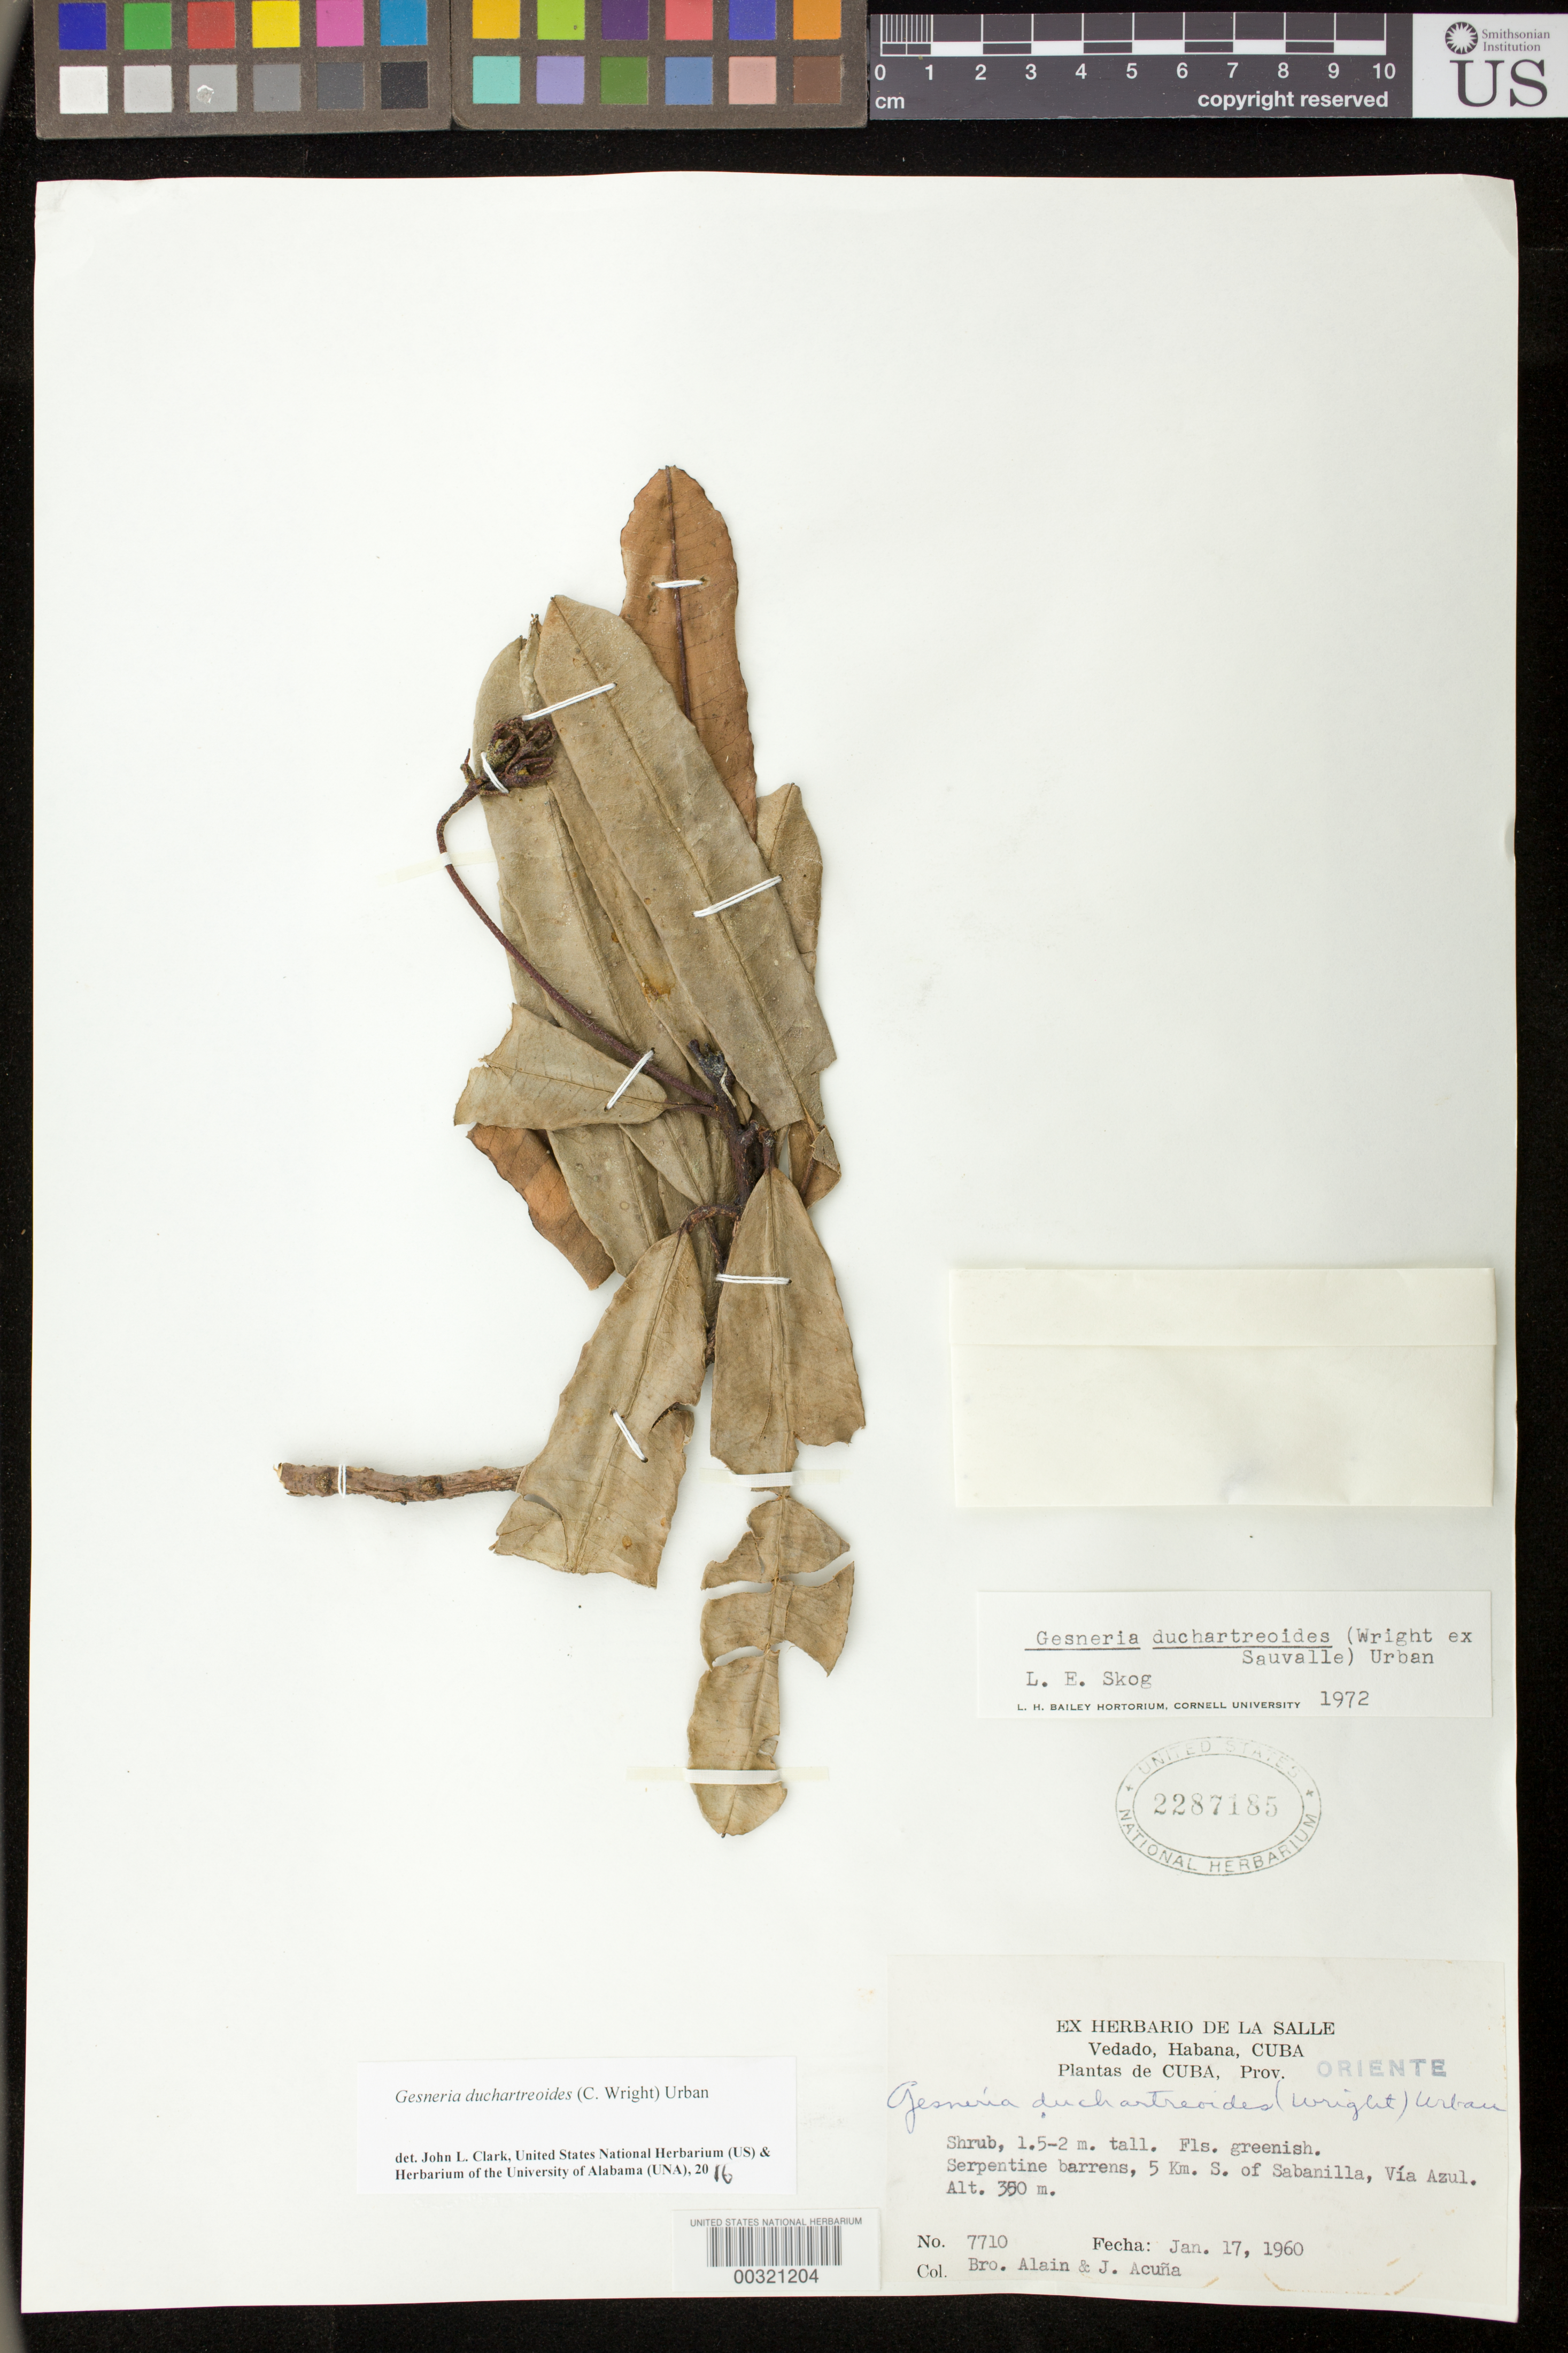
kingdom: Plantae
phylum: Tracheophyta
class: Magnoliopsida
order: Lamiales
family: Gesneriaceae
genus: Gesneria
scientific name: Gesneria duchartreoides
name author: (C. Wright) Urb.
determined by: Skog, Laurence E.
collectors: A. H. Liogier & J. Acuña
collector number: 7710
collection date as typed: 17 Jan 1960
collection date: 1960-01-17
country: Cuba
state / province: Oriente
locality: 5 km S of Sabanilla, Via Azul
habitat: Serpentine barrens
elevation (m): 350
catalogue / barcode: US 2287185